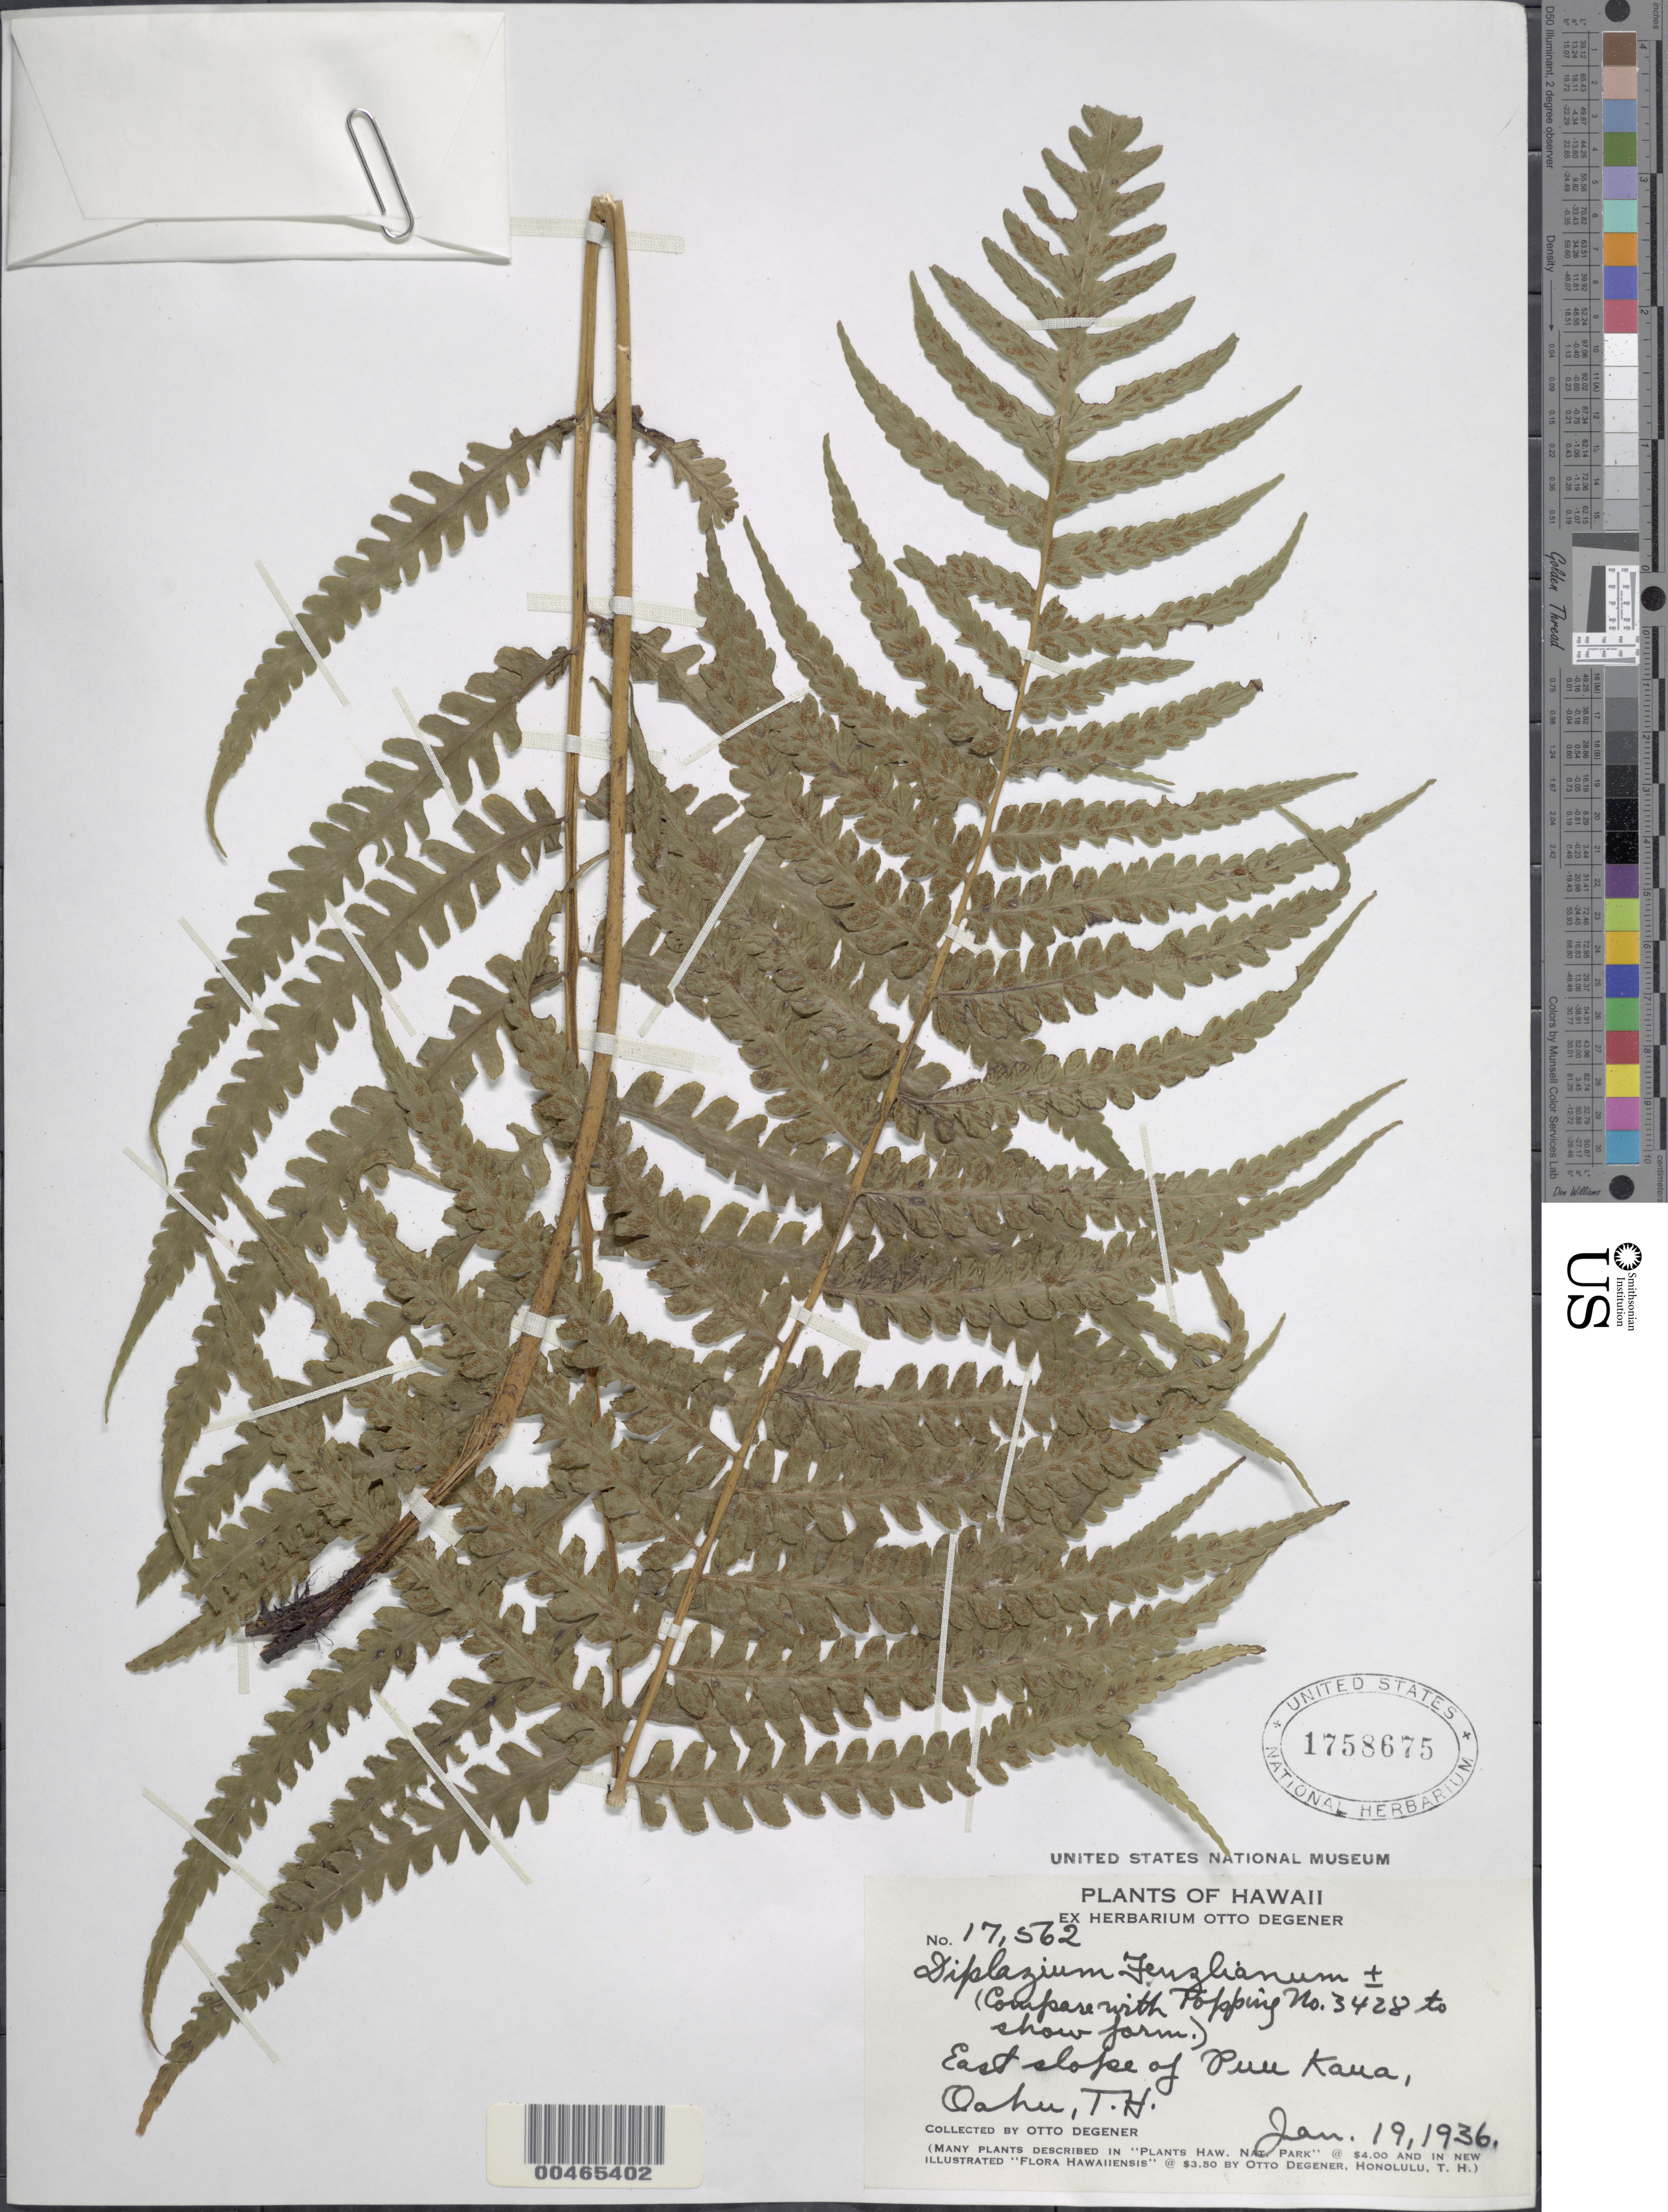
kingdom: Plantae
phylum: Tracheophyta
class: Polypodiopsida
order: Polypodiales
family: Athyriaceae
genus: Deparia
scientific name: Deparia fenzliana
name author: (Luerss.) M. Kato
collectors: O. Degener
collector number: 17562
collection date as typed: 19 Jan 1936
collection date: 1936-01-19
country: United States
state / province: Hawaii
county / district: Honolulu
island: Oahu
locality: E slope of Puu Kaua, Oahu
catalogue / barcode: US 1758675